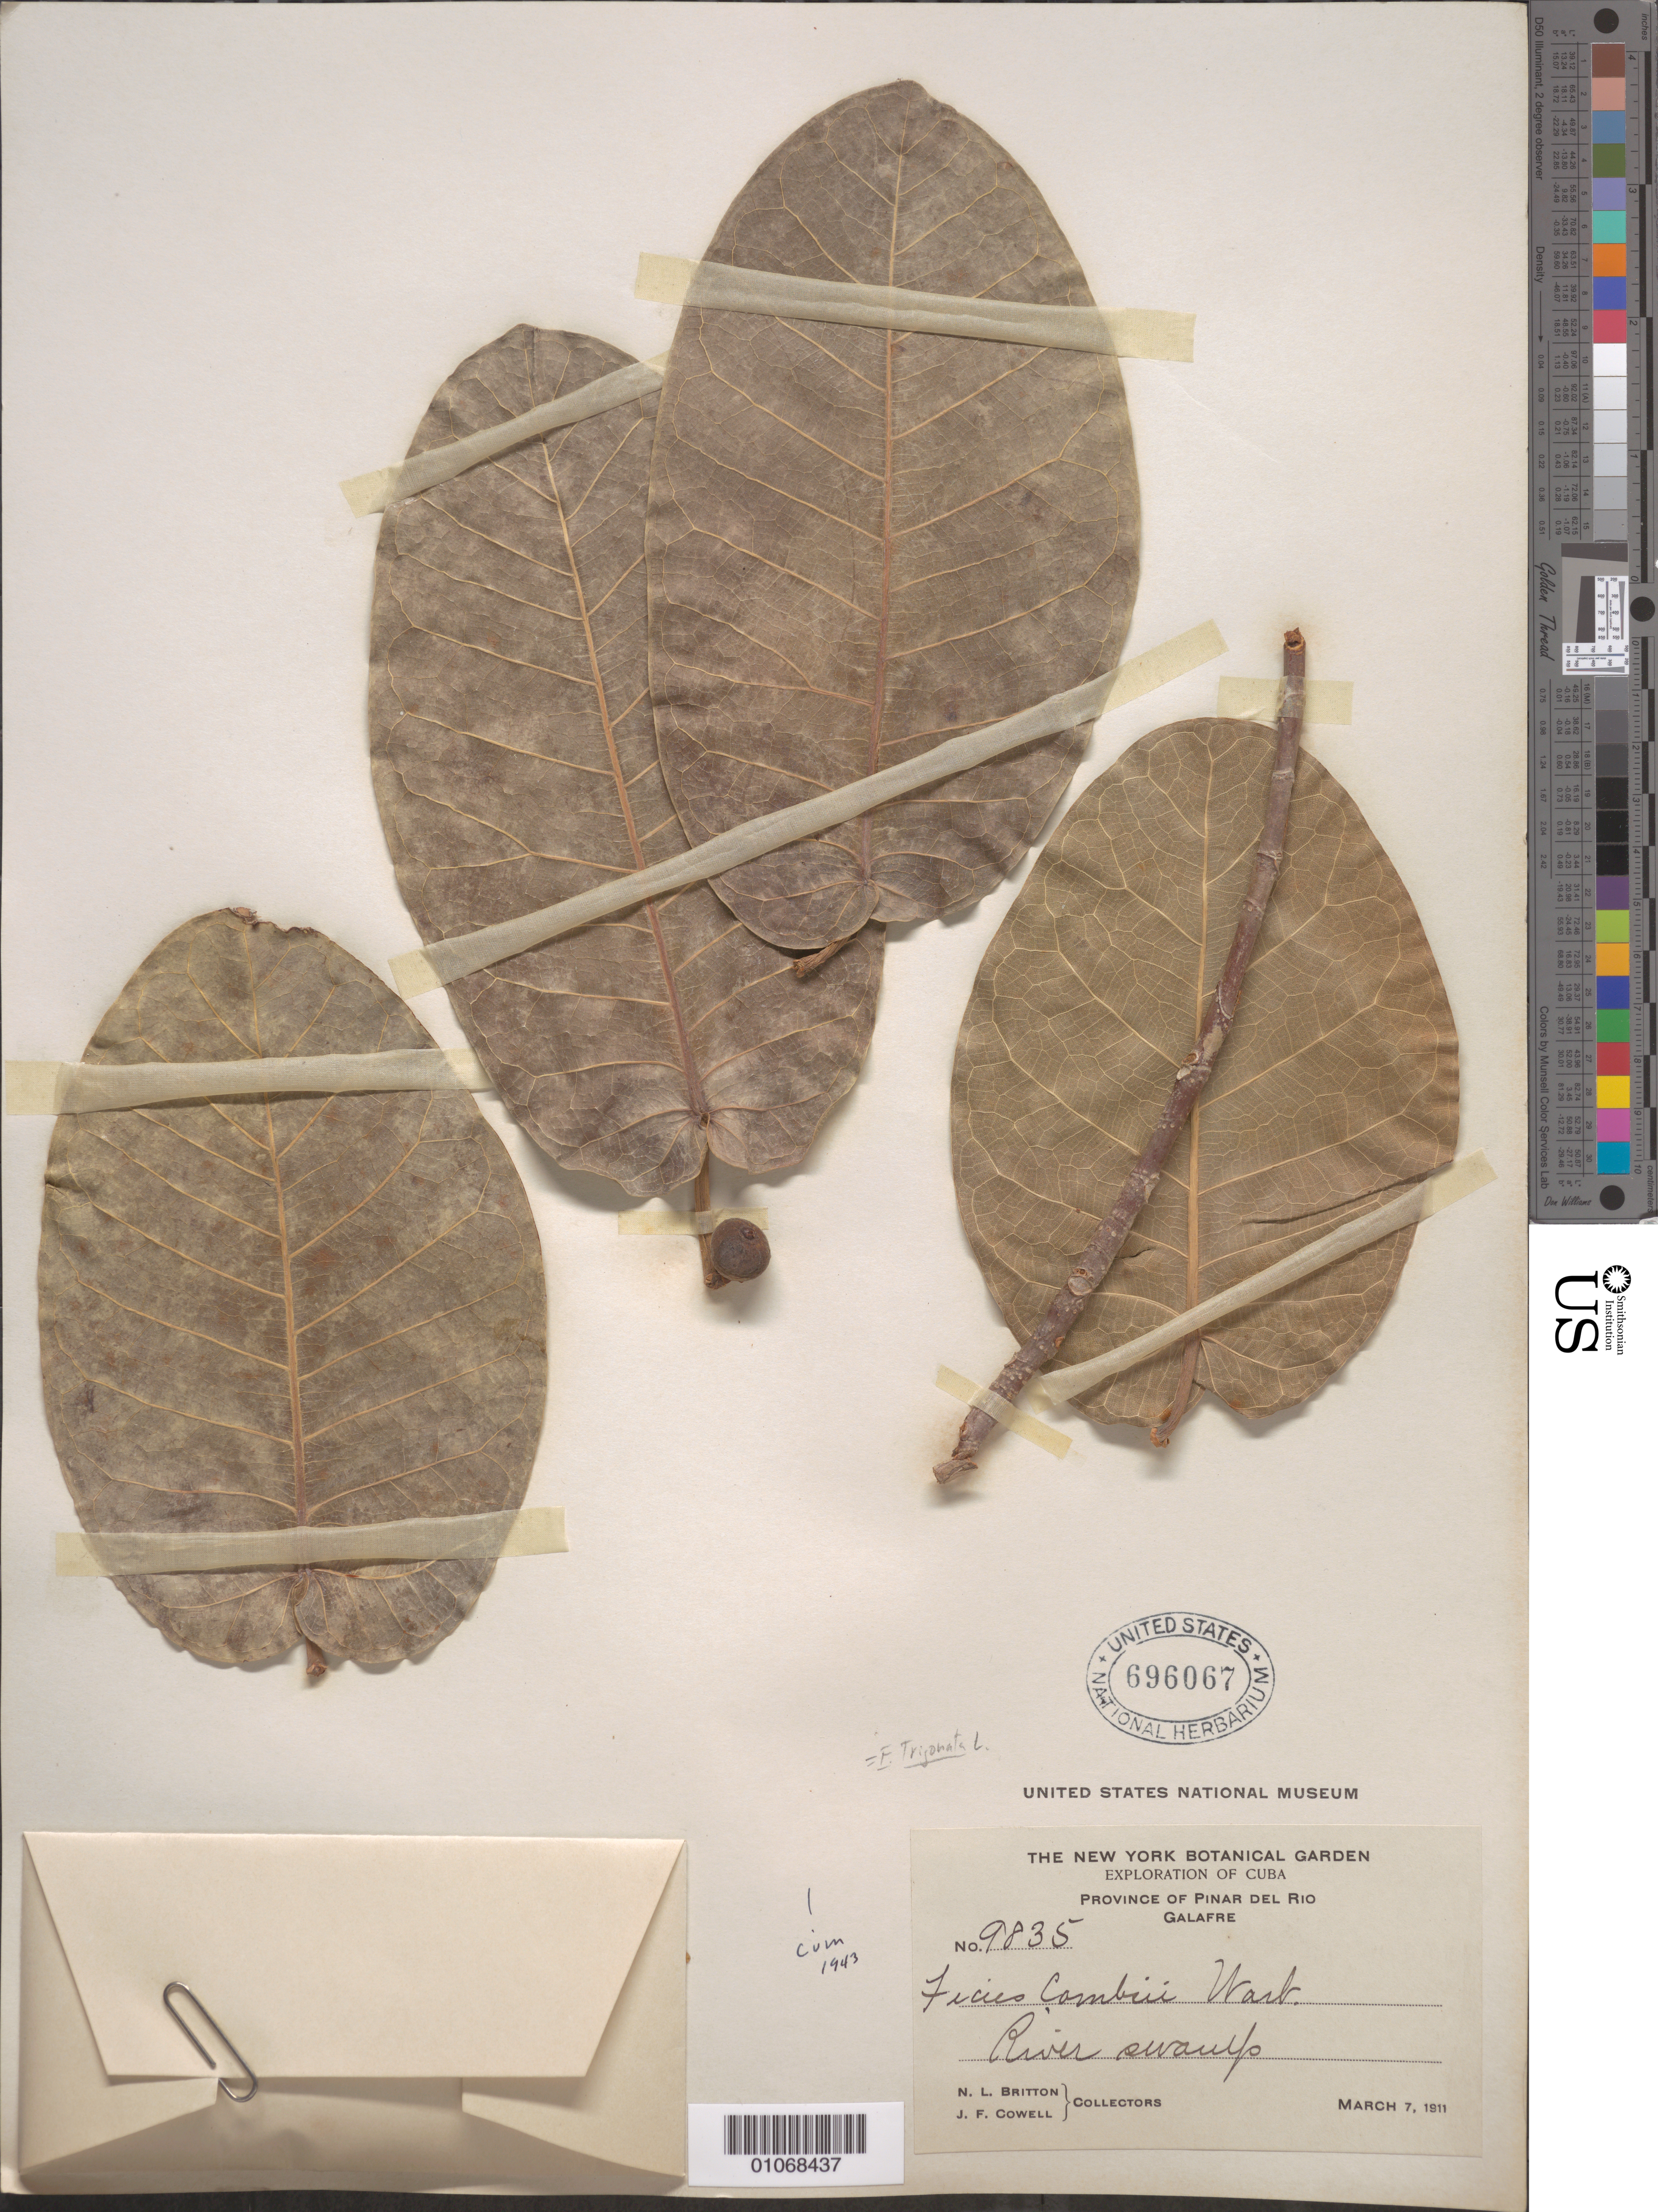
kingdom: Plantae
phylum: Tracheophyta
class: Magnoliopsida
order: Rosales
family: Moraceae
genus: Ficus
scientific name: Ficus trigonata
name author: L.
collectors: N. Britton & J. F. Cowell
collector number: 9835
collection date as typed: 07 Mar 1911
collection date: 1911-03-07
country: Cuba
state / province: Pinar del Rio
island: Cuba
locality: Galafre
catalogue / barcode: US 696067